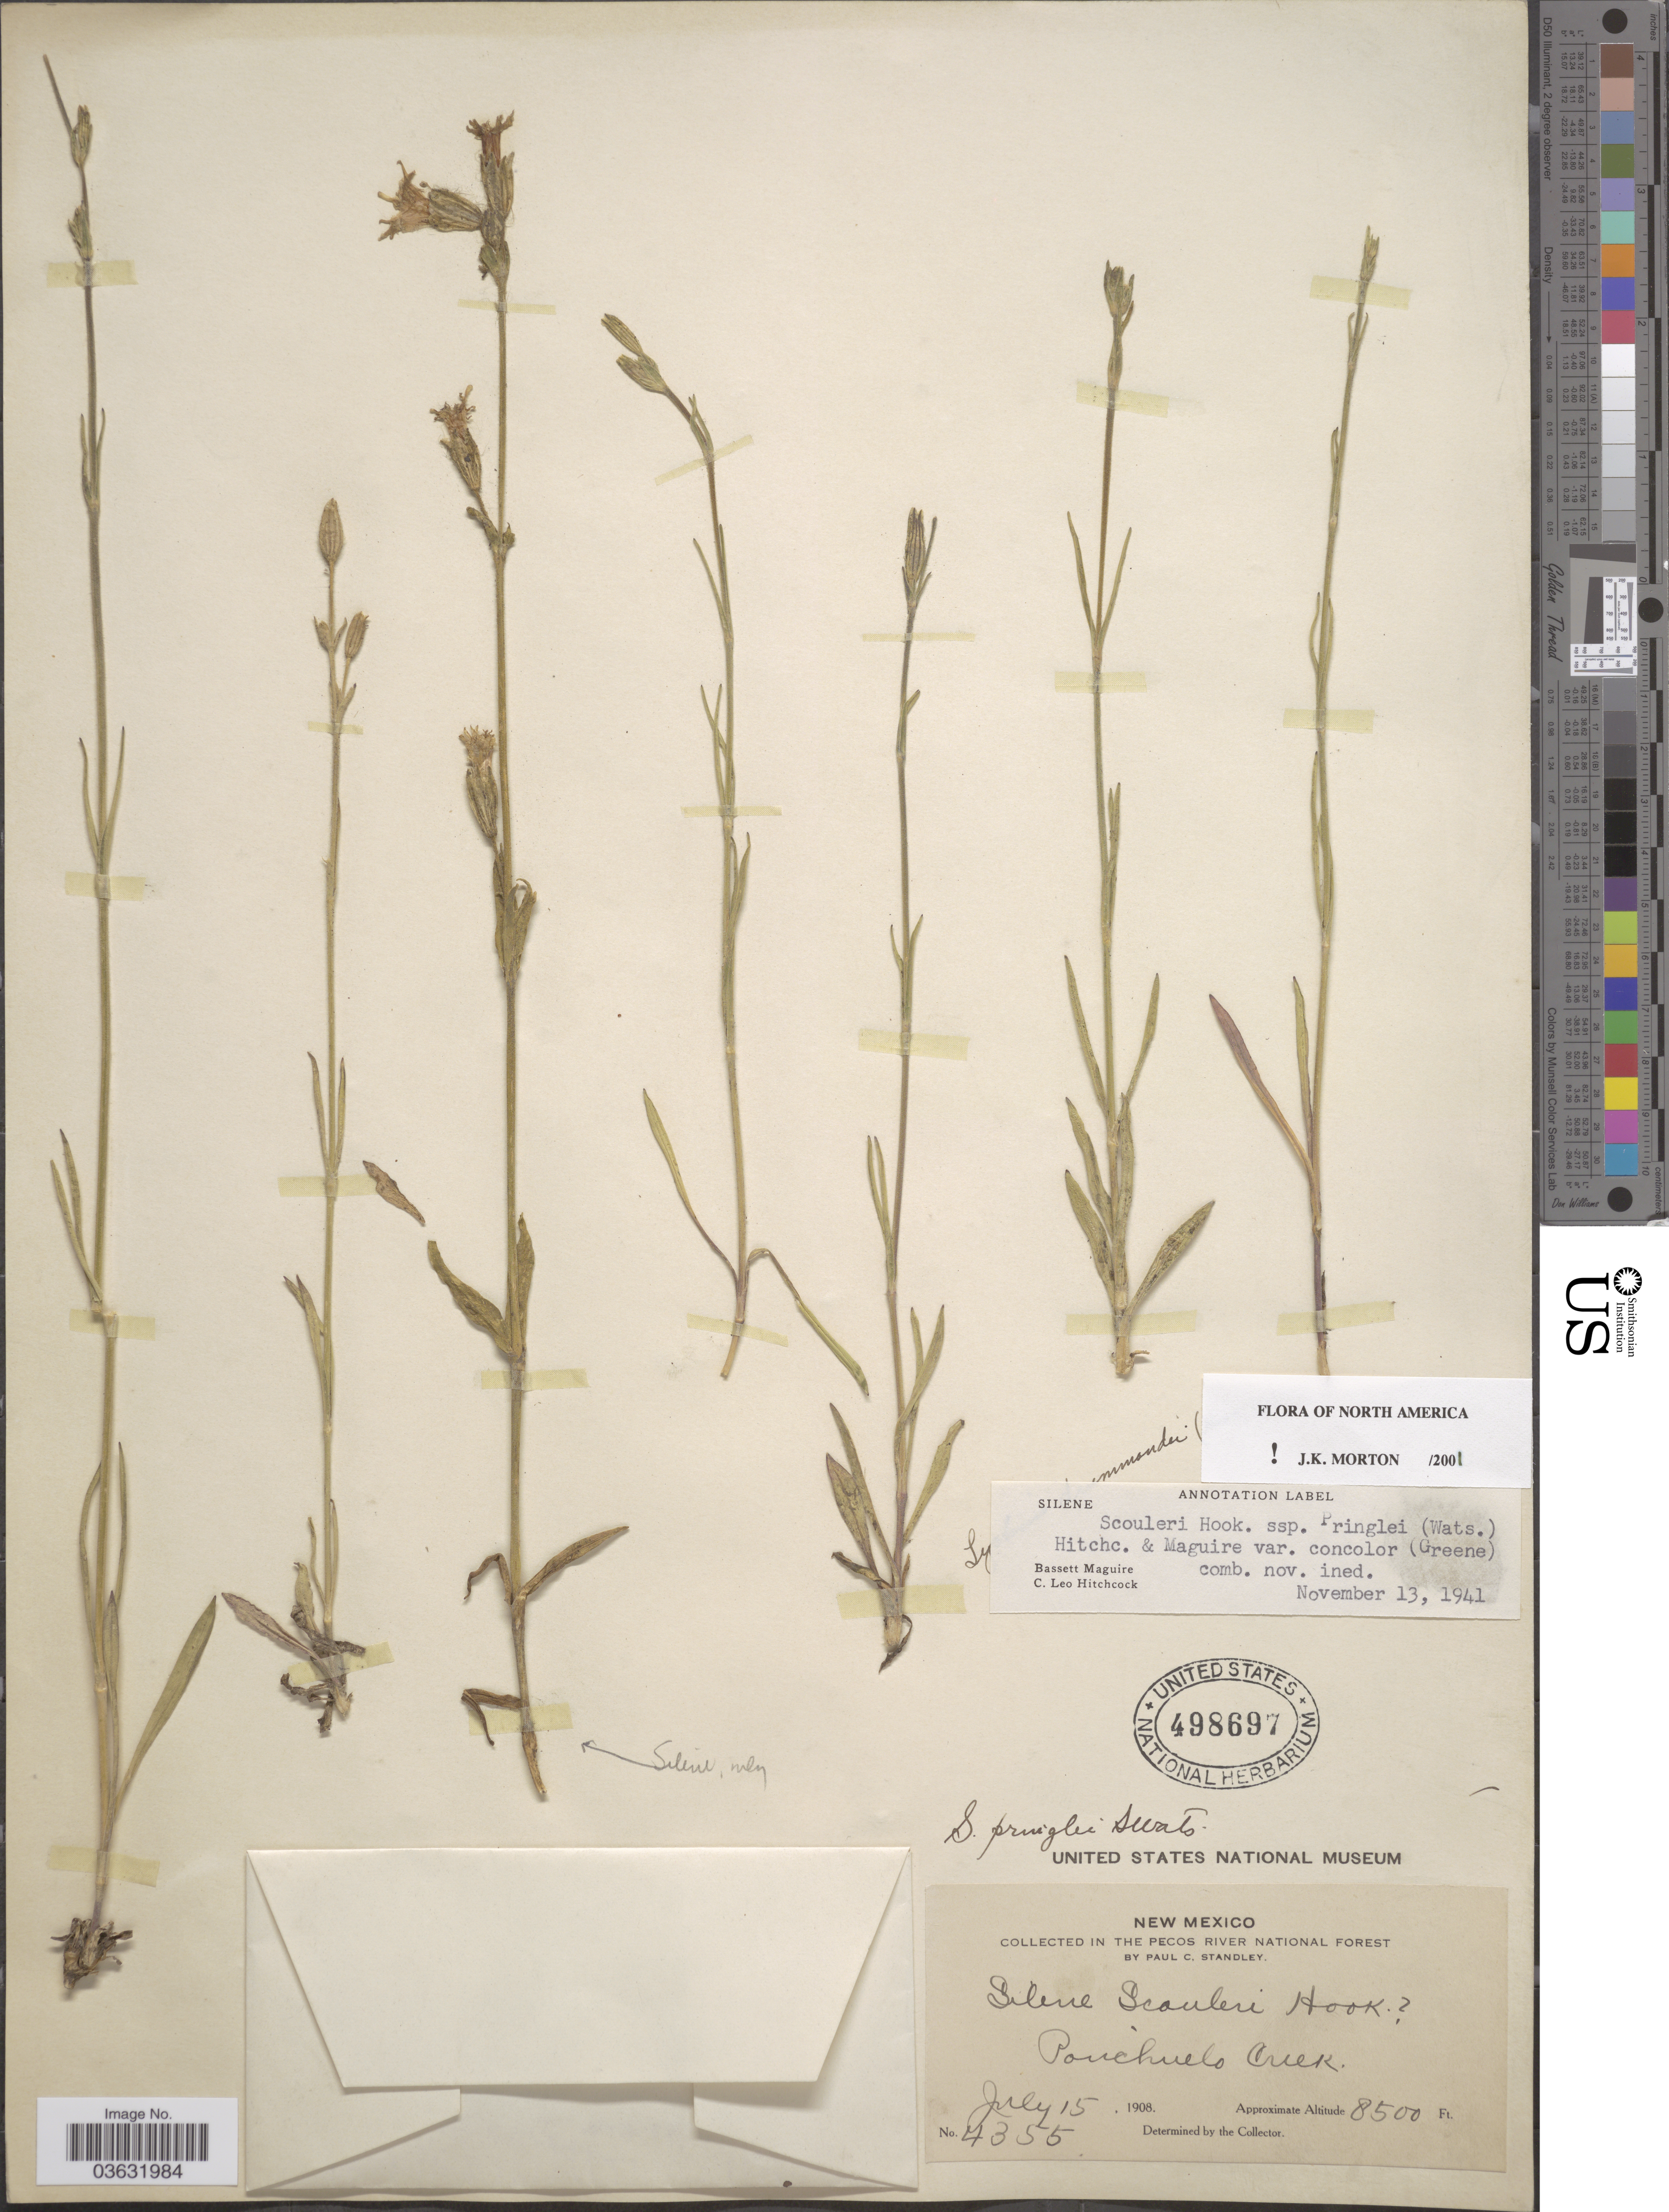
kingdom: Plantae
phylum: Tracheophyta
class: Magnoliopsida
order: Caryophyllales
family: Caryophyllaceae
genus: Silene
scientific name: Silene scouleri var. concolor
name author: (Greene) C.L. Hitchc. & Maguire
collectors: P. C. Standley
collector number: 4355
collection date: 1908-07-15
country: United States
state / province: New Mexico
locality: In the Pecos River National Forest. Panchuelo Creek.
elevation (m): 2591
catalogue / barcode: US 498697